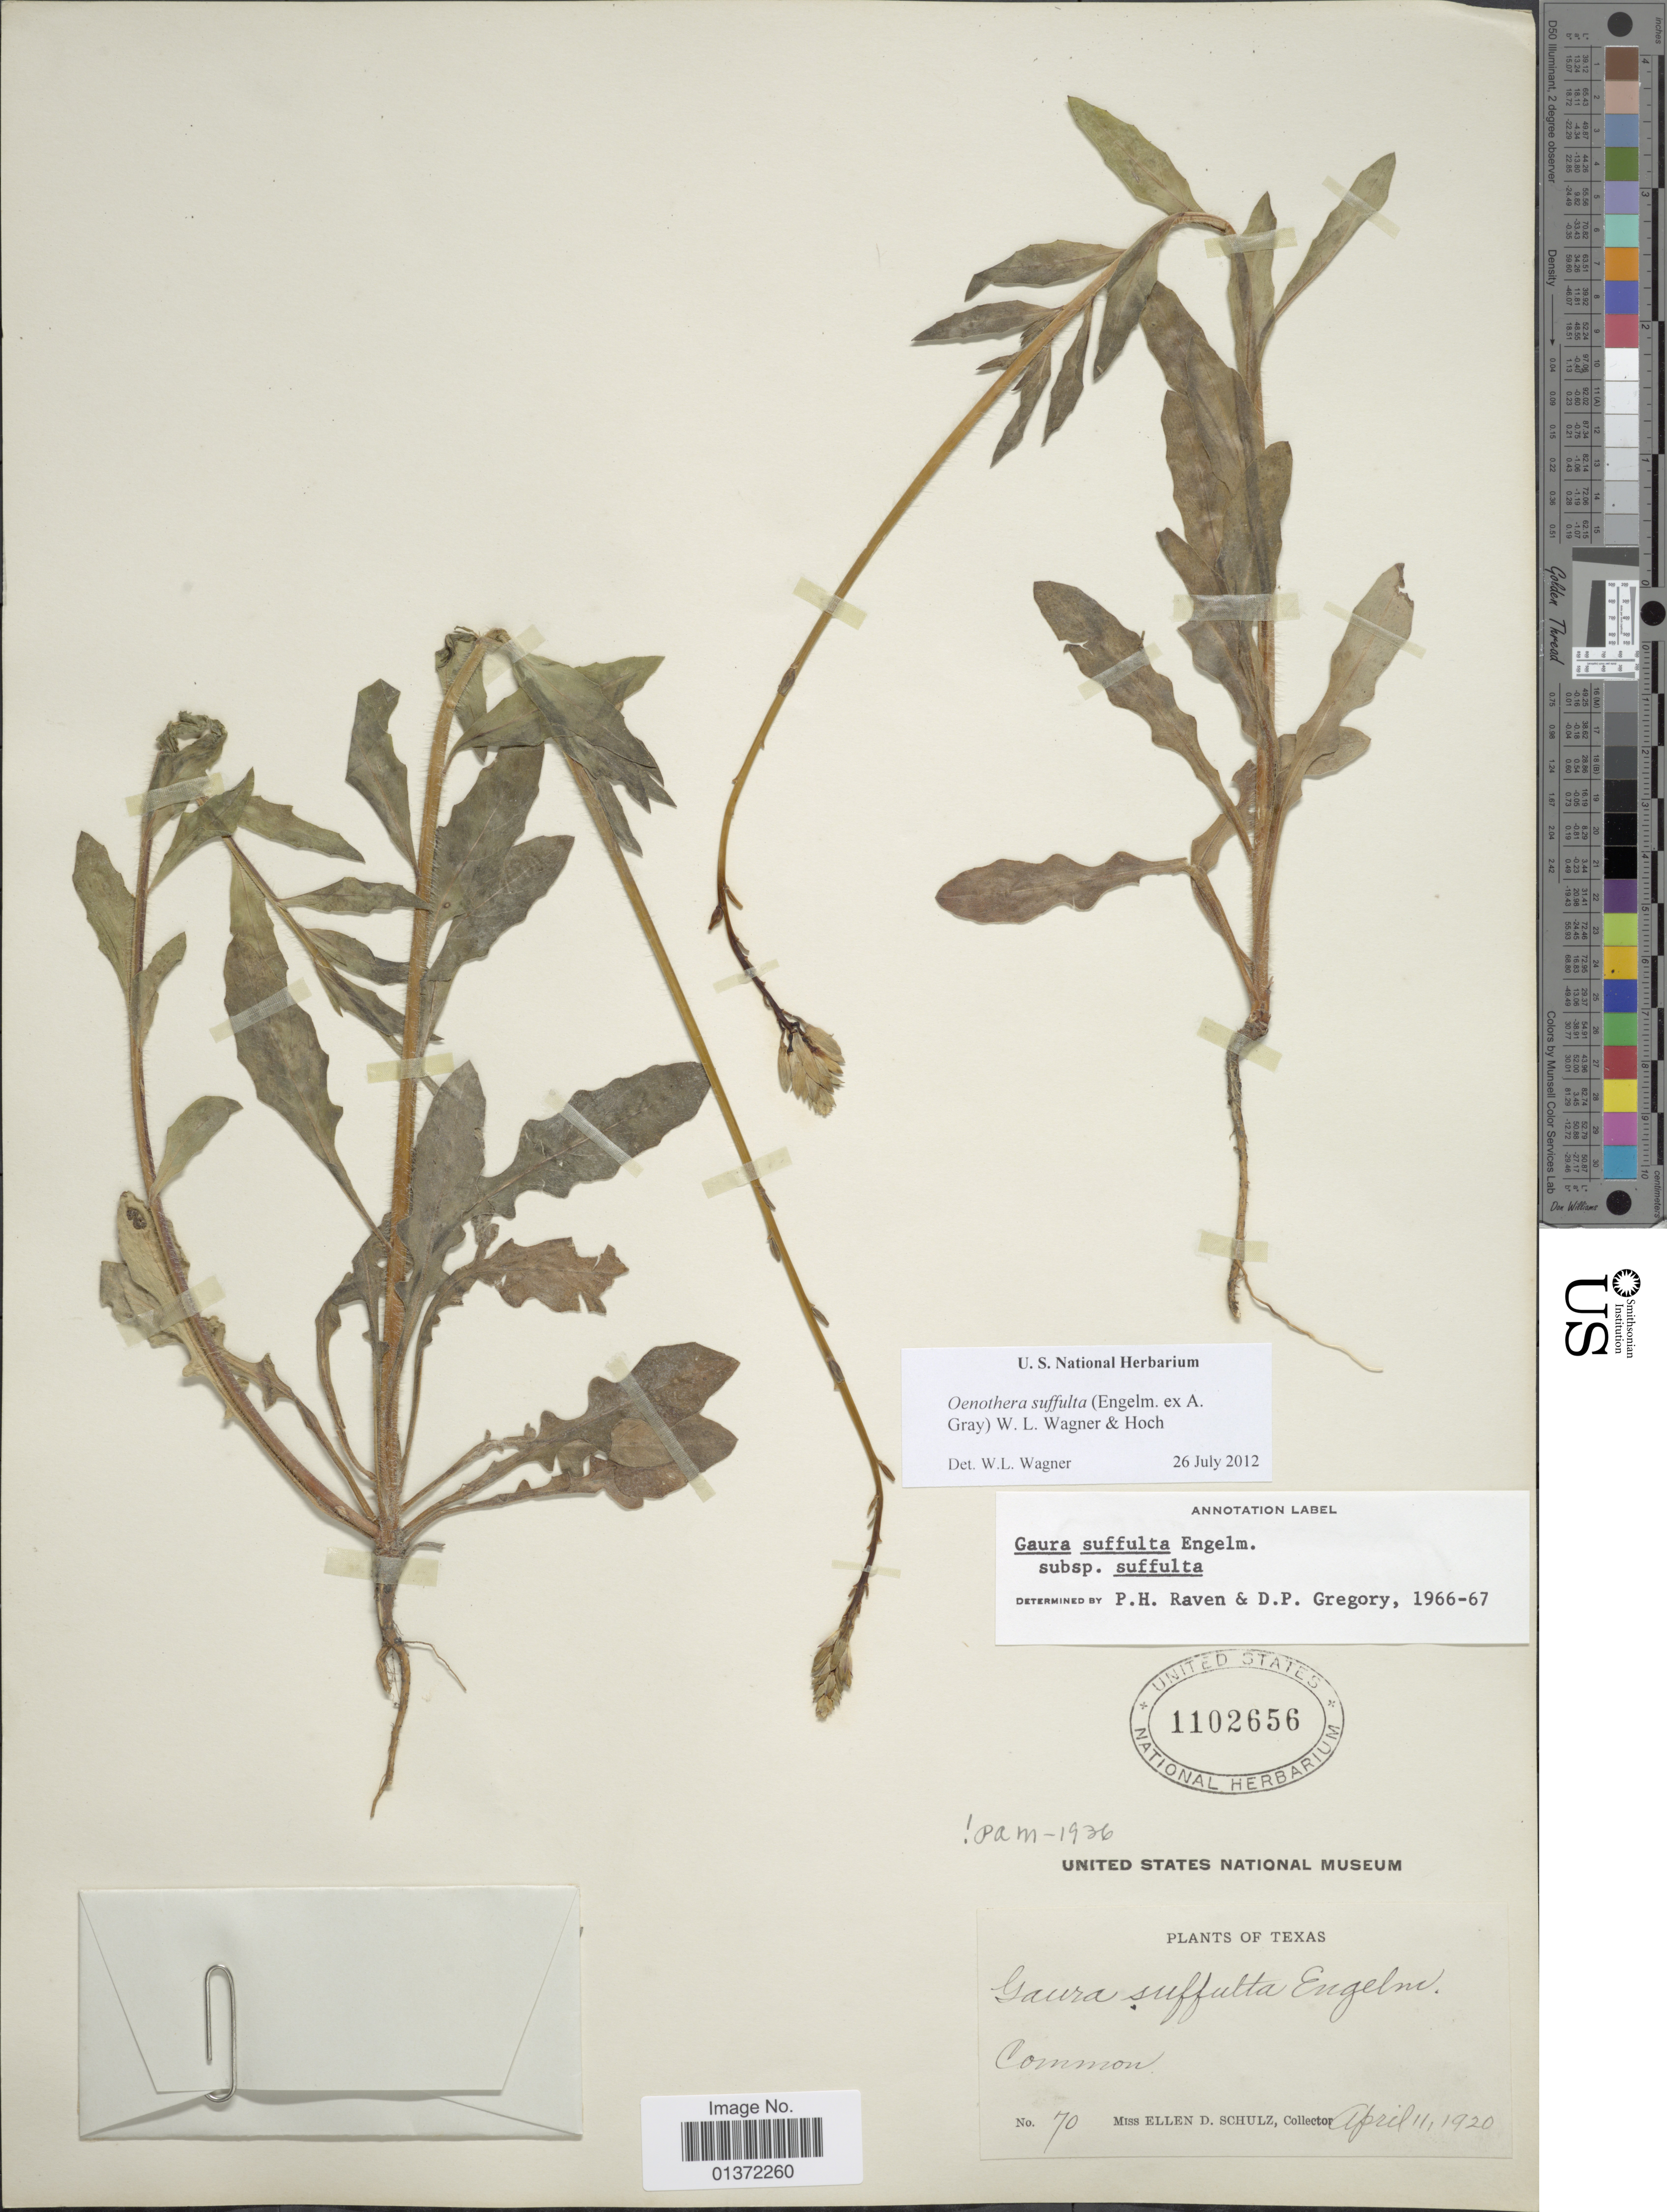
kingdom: Plantae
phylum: Tracheophyta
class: Magnoliopsida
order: Myrtales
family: Onagraceae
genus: Oenothera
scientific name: Oenothera suffulta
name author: (Engelm. ex A. Gray) W.L. Wagner & Hoch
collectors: E. D. Schulz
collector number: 70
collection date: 1920-04-11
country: United States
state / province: Texas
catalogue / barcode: US 1102656